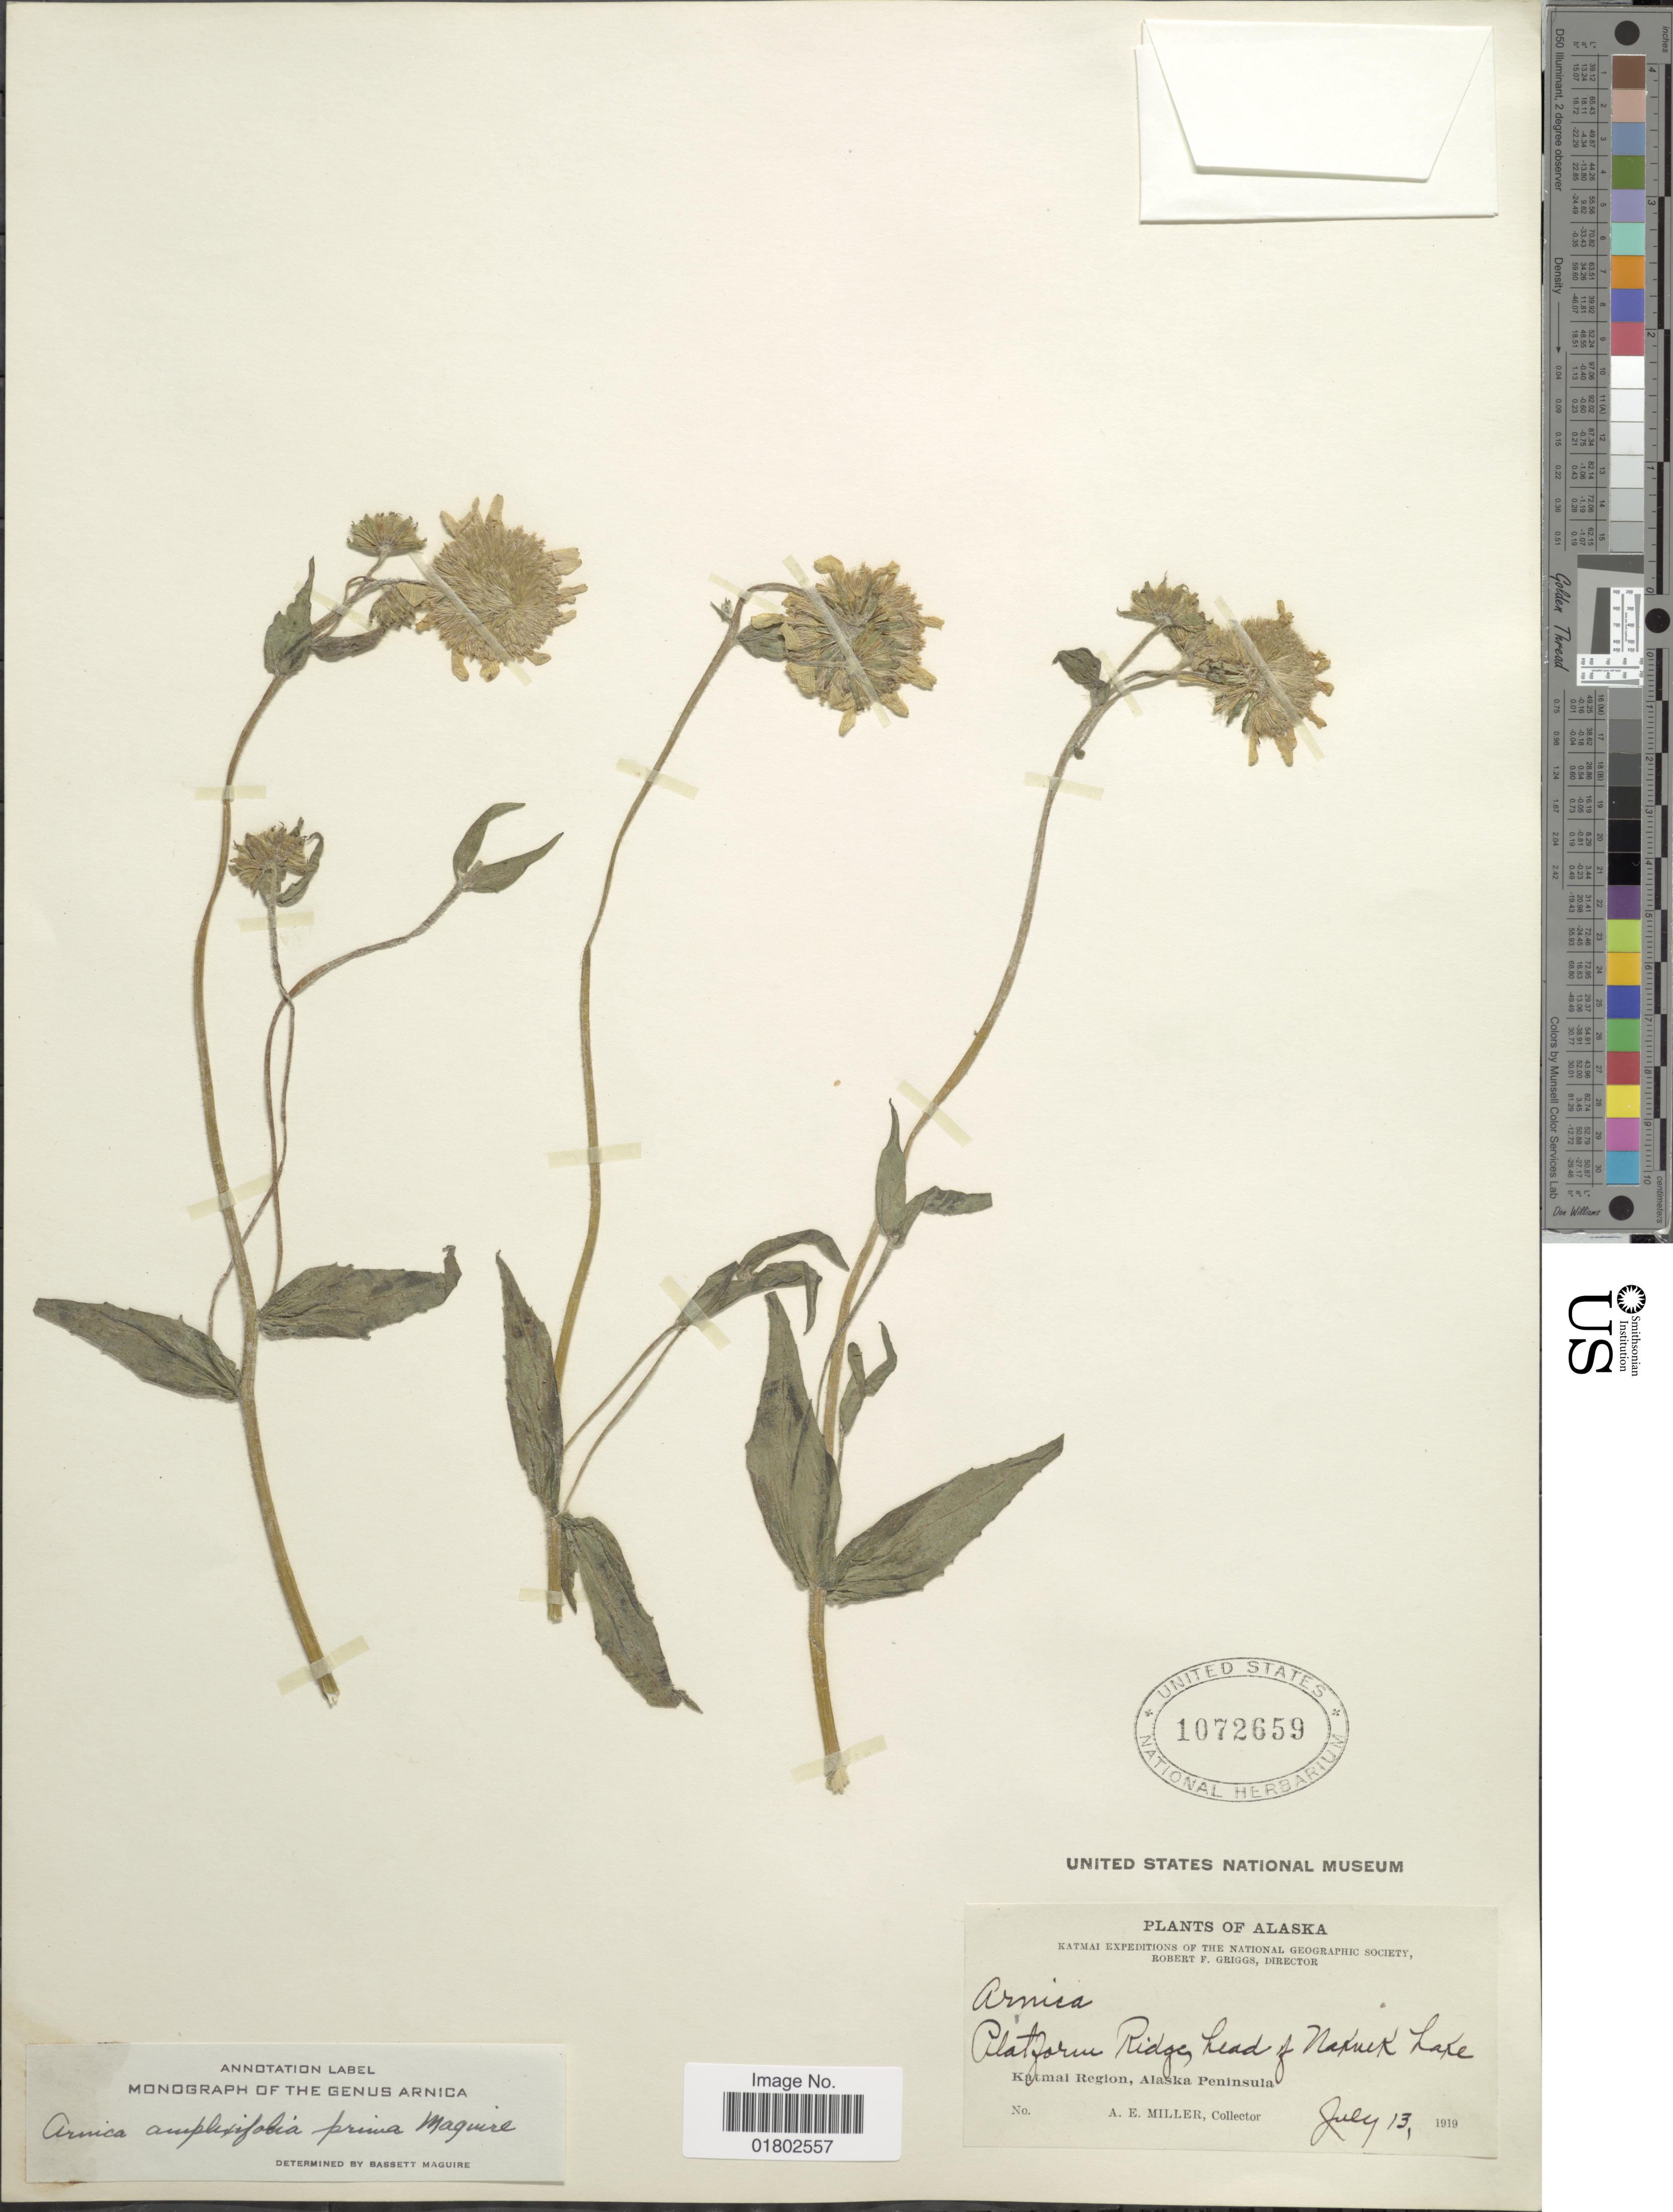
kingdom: Plantae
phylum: Tracheophyta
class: Magnoliopsida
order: Asterales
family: Asteraceae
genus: Arnica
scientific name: Arnica amplexifolia subsp. prima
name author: Maguire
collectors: A. E. Miller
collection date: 1919-07-13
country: United States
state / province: Alaska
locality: Platform Ridge, head of Nakuek Lake, Katmai Region, Alaska Peninsula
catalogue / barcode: US 1072659